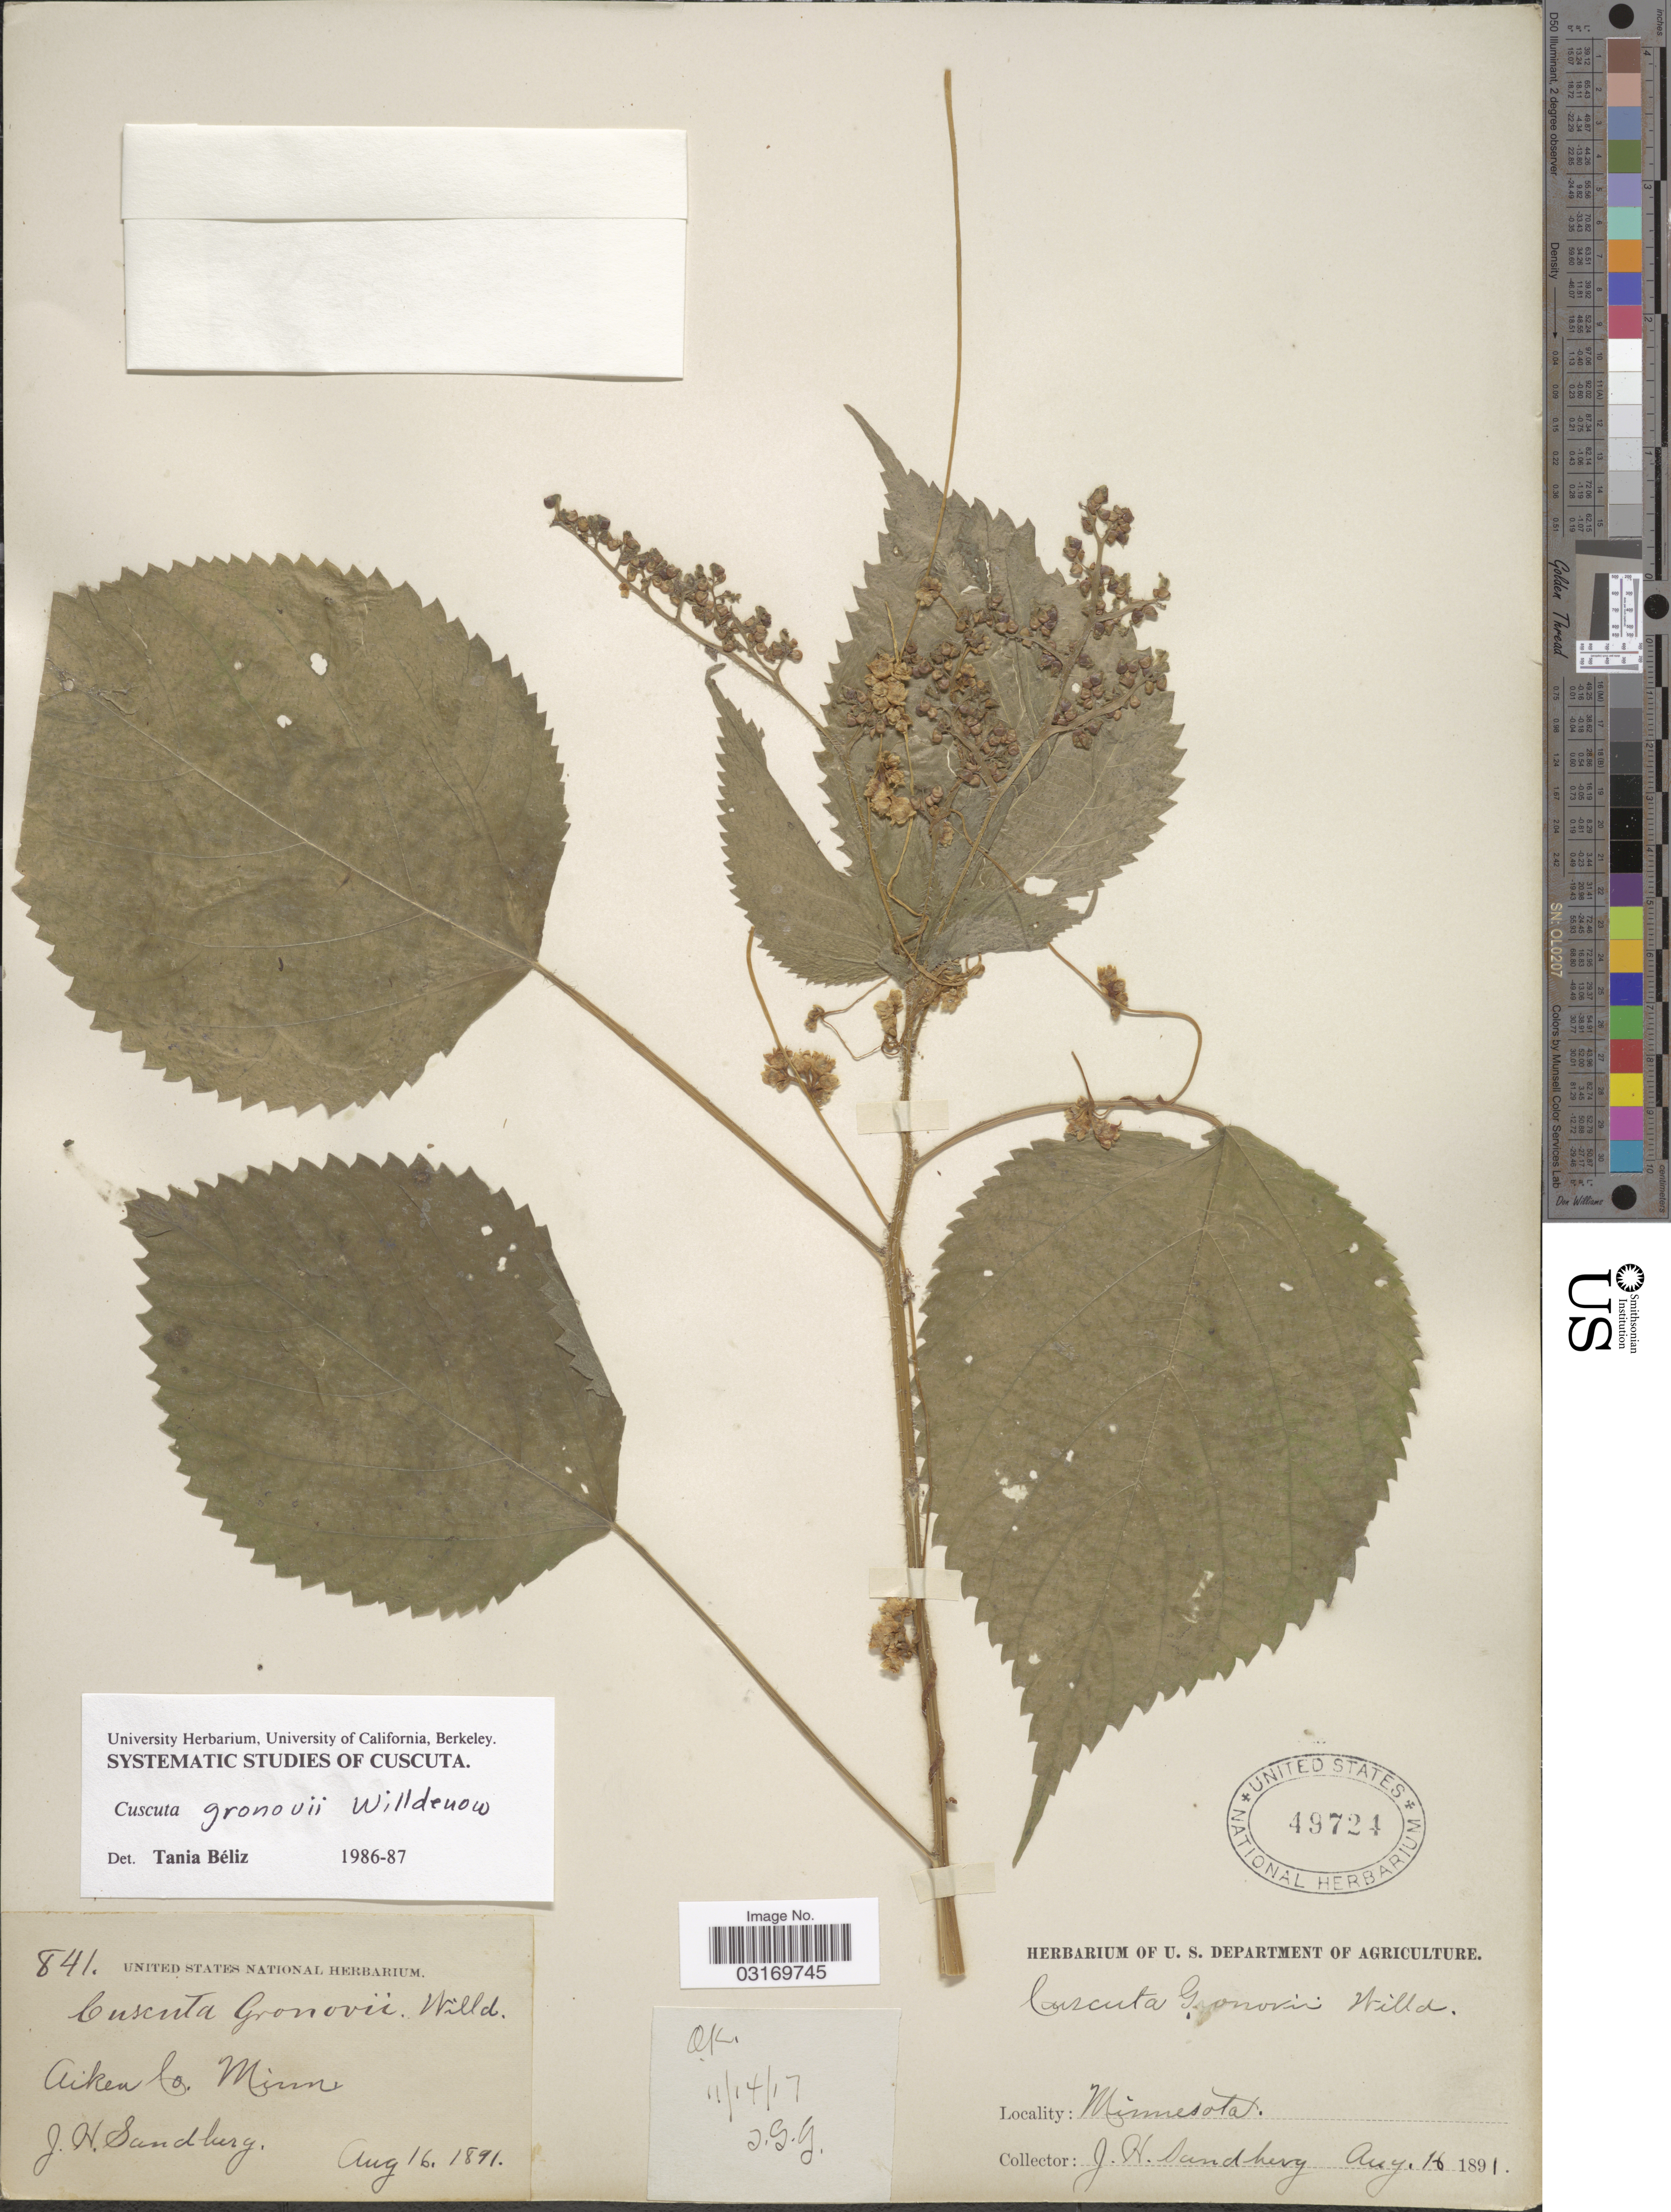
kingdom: Plantae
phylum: Tracheophyta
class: Magnoliopsida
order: Solanales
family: Convolvulaceae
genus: Cuscuta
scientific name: Cuscuta gronovii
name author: Willd. ex Schult.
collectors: J. H. Sandberg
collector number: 841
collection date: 1891-08-16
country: United States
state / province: Minnesota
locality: Aiken Co.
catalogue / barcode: US 49724